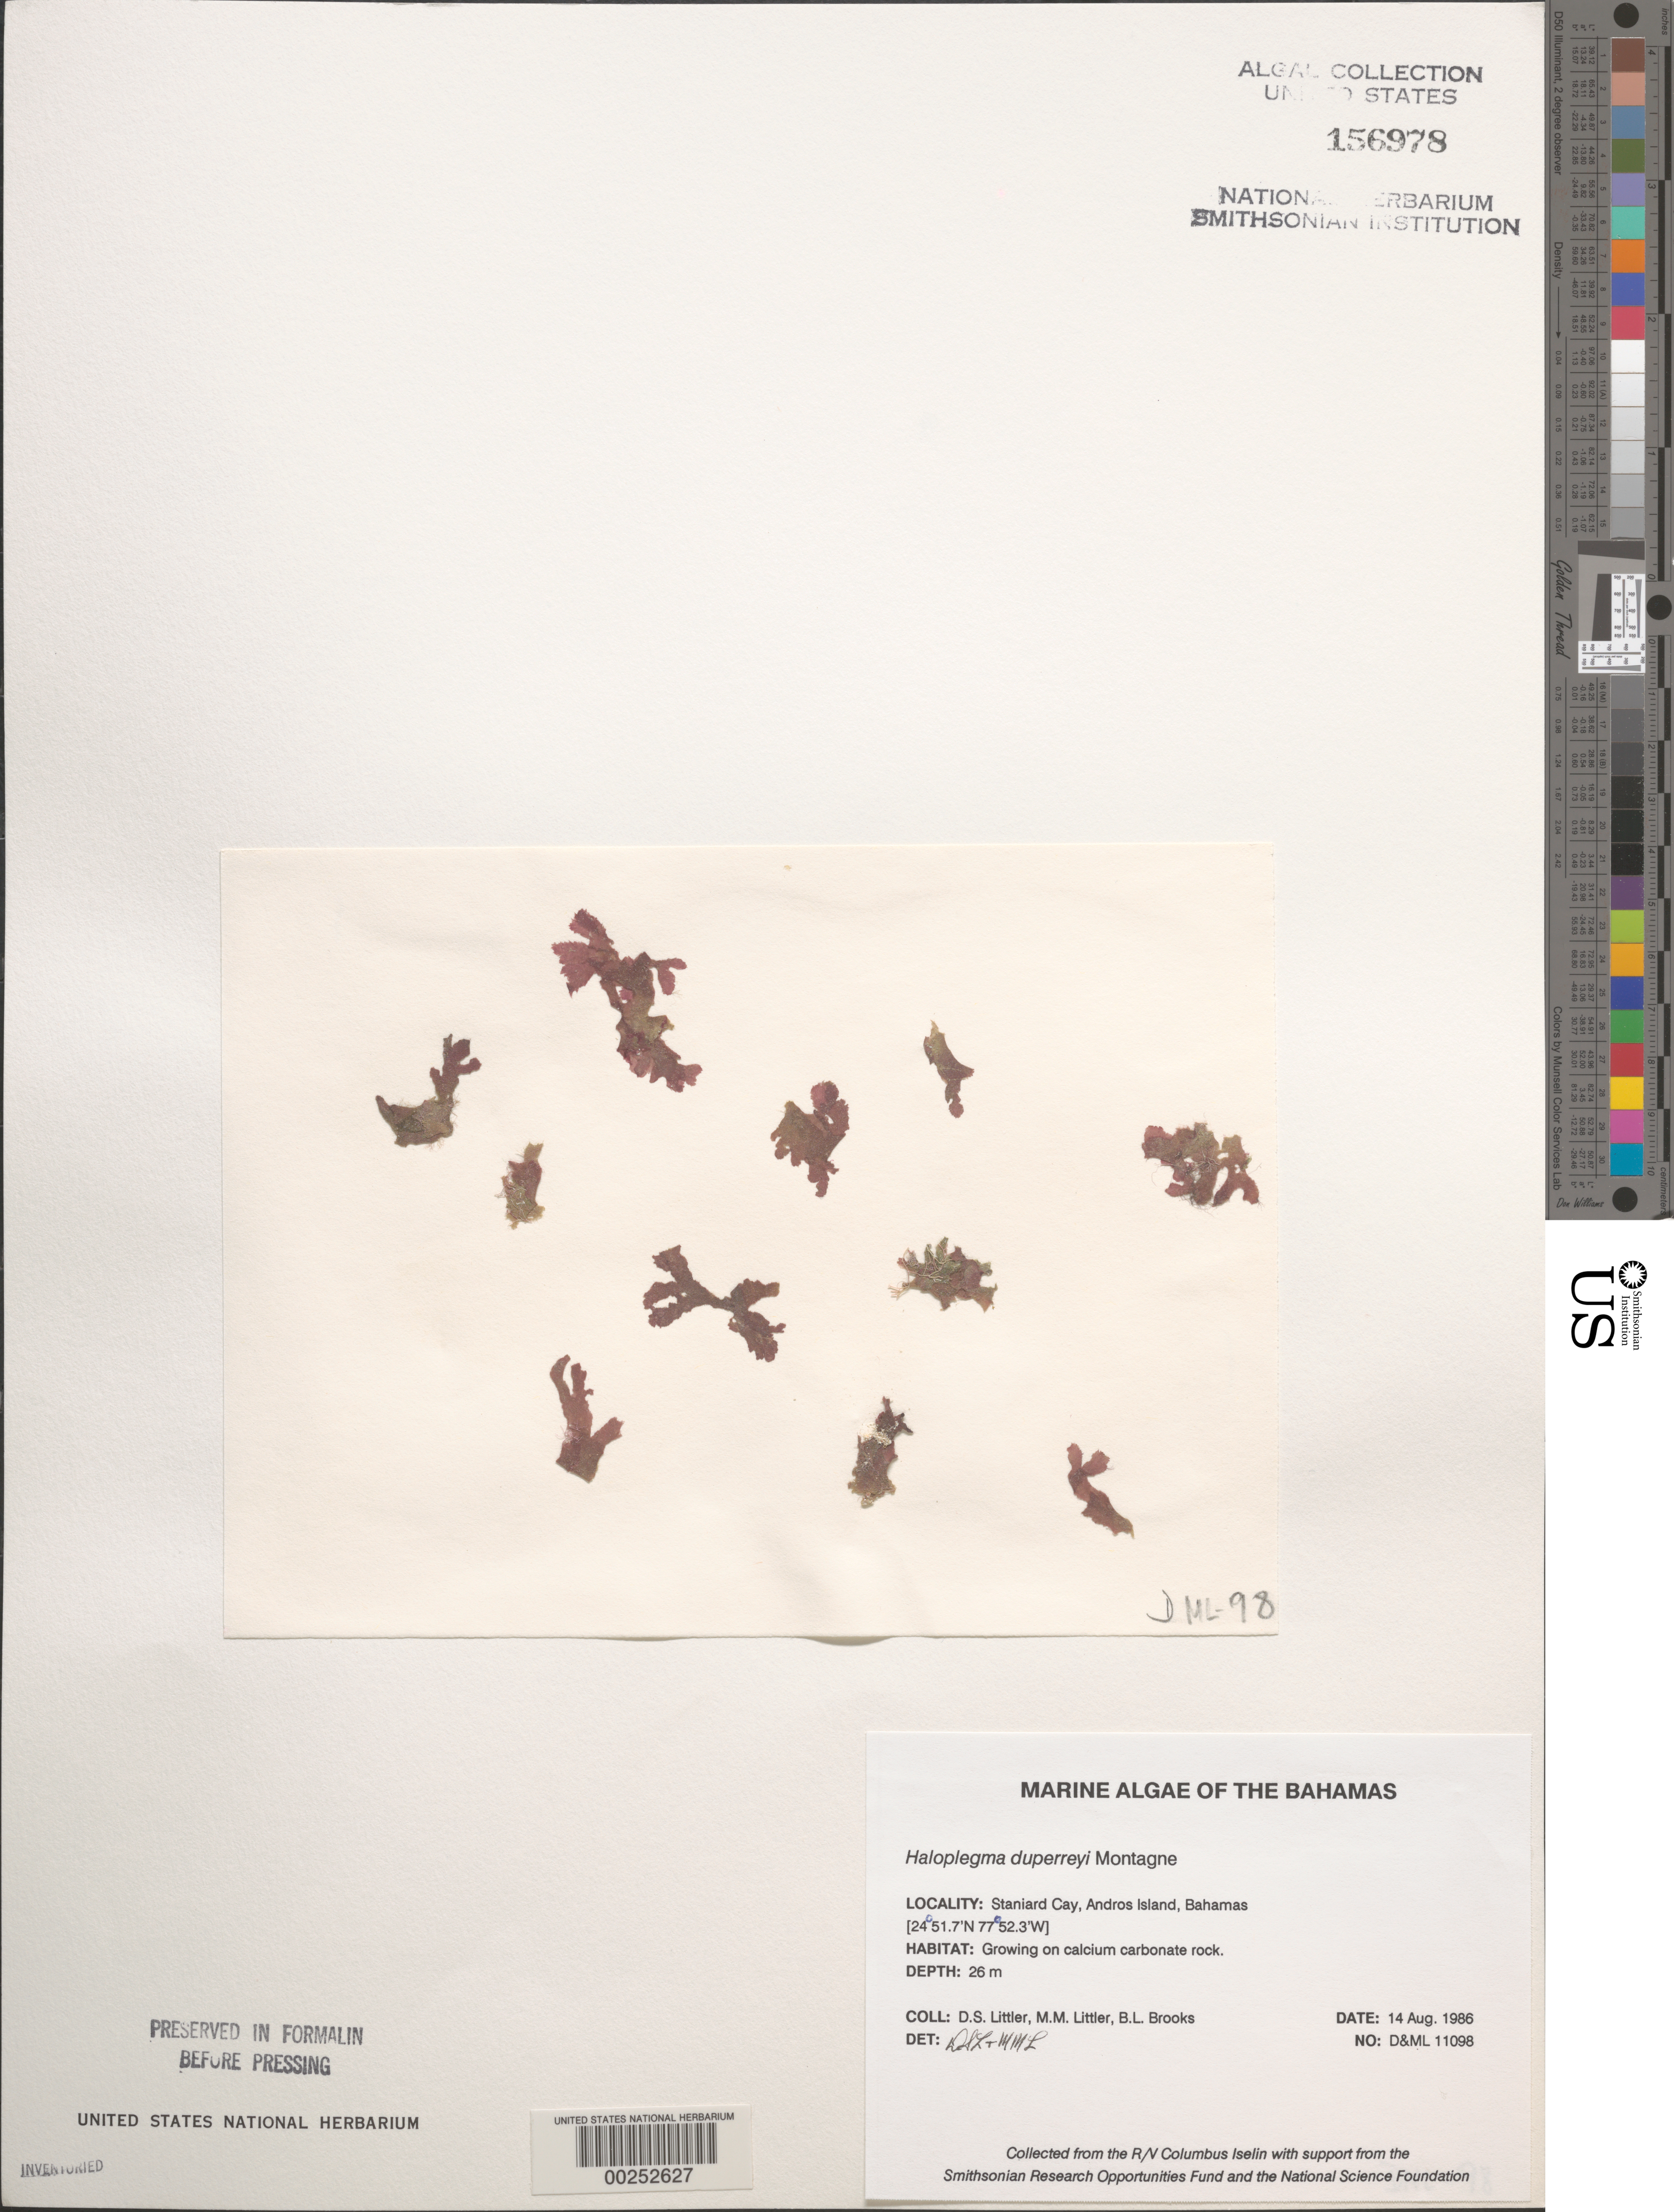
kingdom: Plantae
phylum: Rhodophyta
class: Florideophyceae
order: Ceramiales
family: Wrangeliaceae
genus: Haloplegma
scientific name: Haloplegma duperreyi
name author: Mont.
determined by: Littler, D. S.; Littler, M. M.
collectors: D. S. Littler, M. M. Littler & B. Brooks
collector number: D&ML 11098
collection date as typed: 14 Aug 1986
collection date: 1986-08-14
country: Bahamas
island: Staniard Cay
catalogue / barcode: US 156978